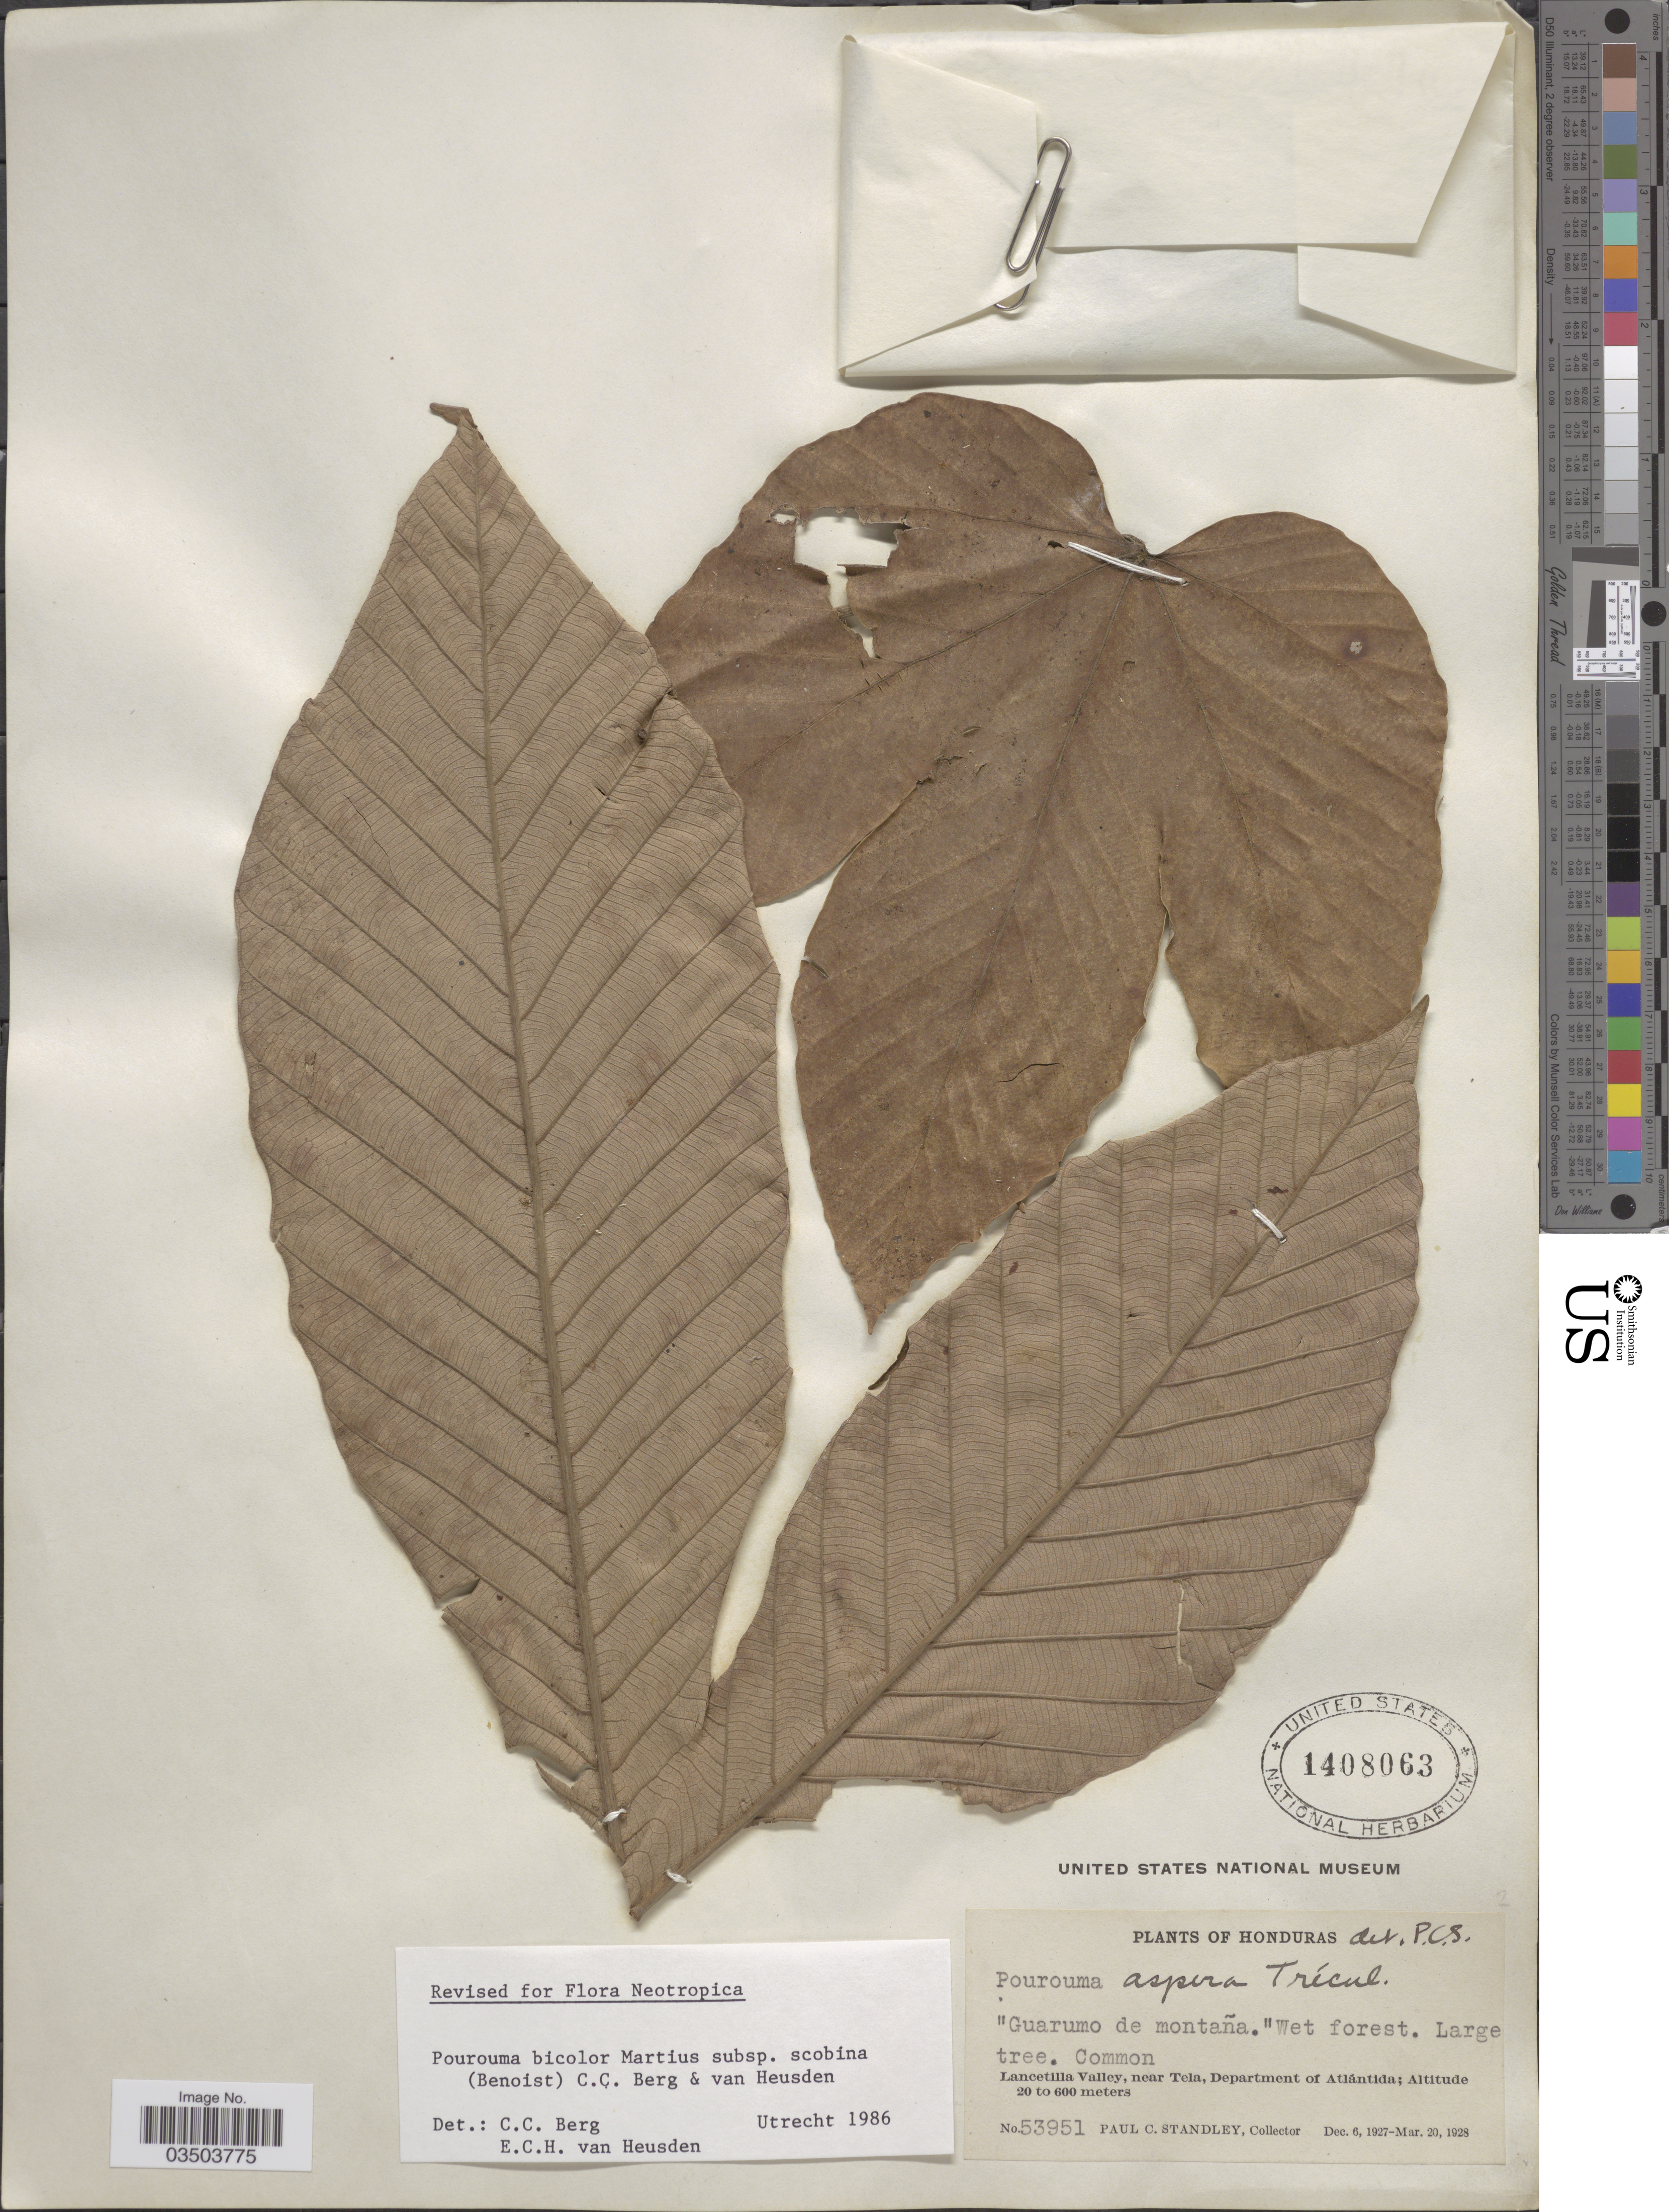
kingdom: Plantae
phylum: Tracheophyta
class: Magnoliopsida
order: Rosales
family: Urticaceae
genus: Pourouma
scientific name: Pourouma bicolor subsp. scobina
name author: (Benoist) C.C. Berg & Heusden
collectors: P. C. Standley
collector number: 53951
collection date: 1927-12-06/1928-03-20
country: Honduras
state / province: Atlantida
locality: Lancetilla Valley, near Tela, Department of Atlántida.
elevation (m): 20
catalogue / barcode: US 1408063